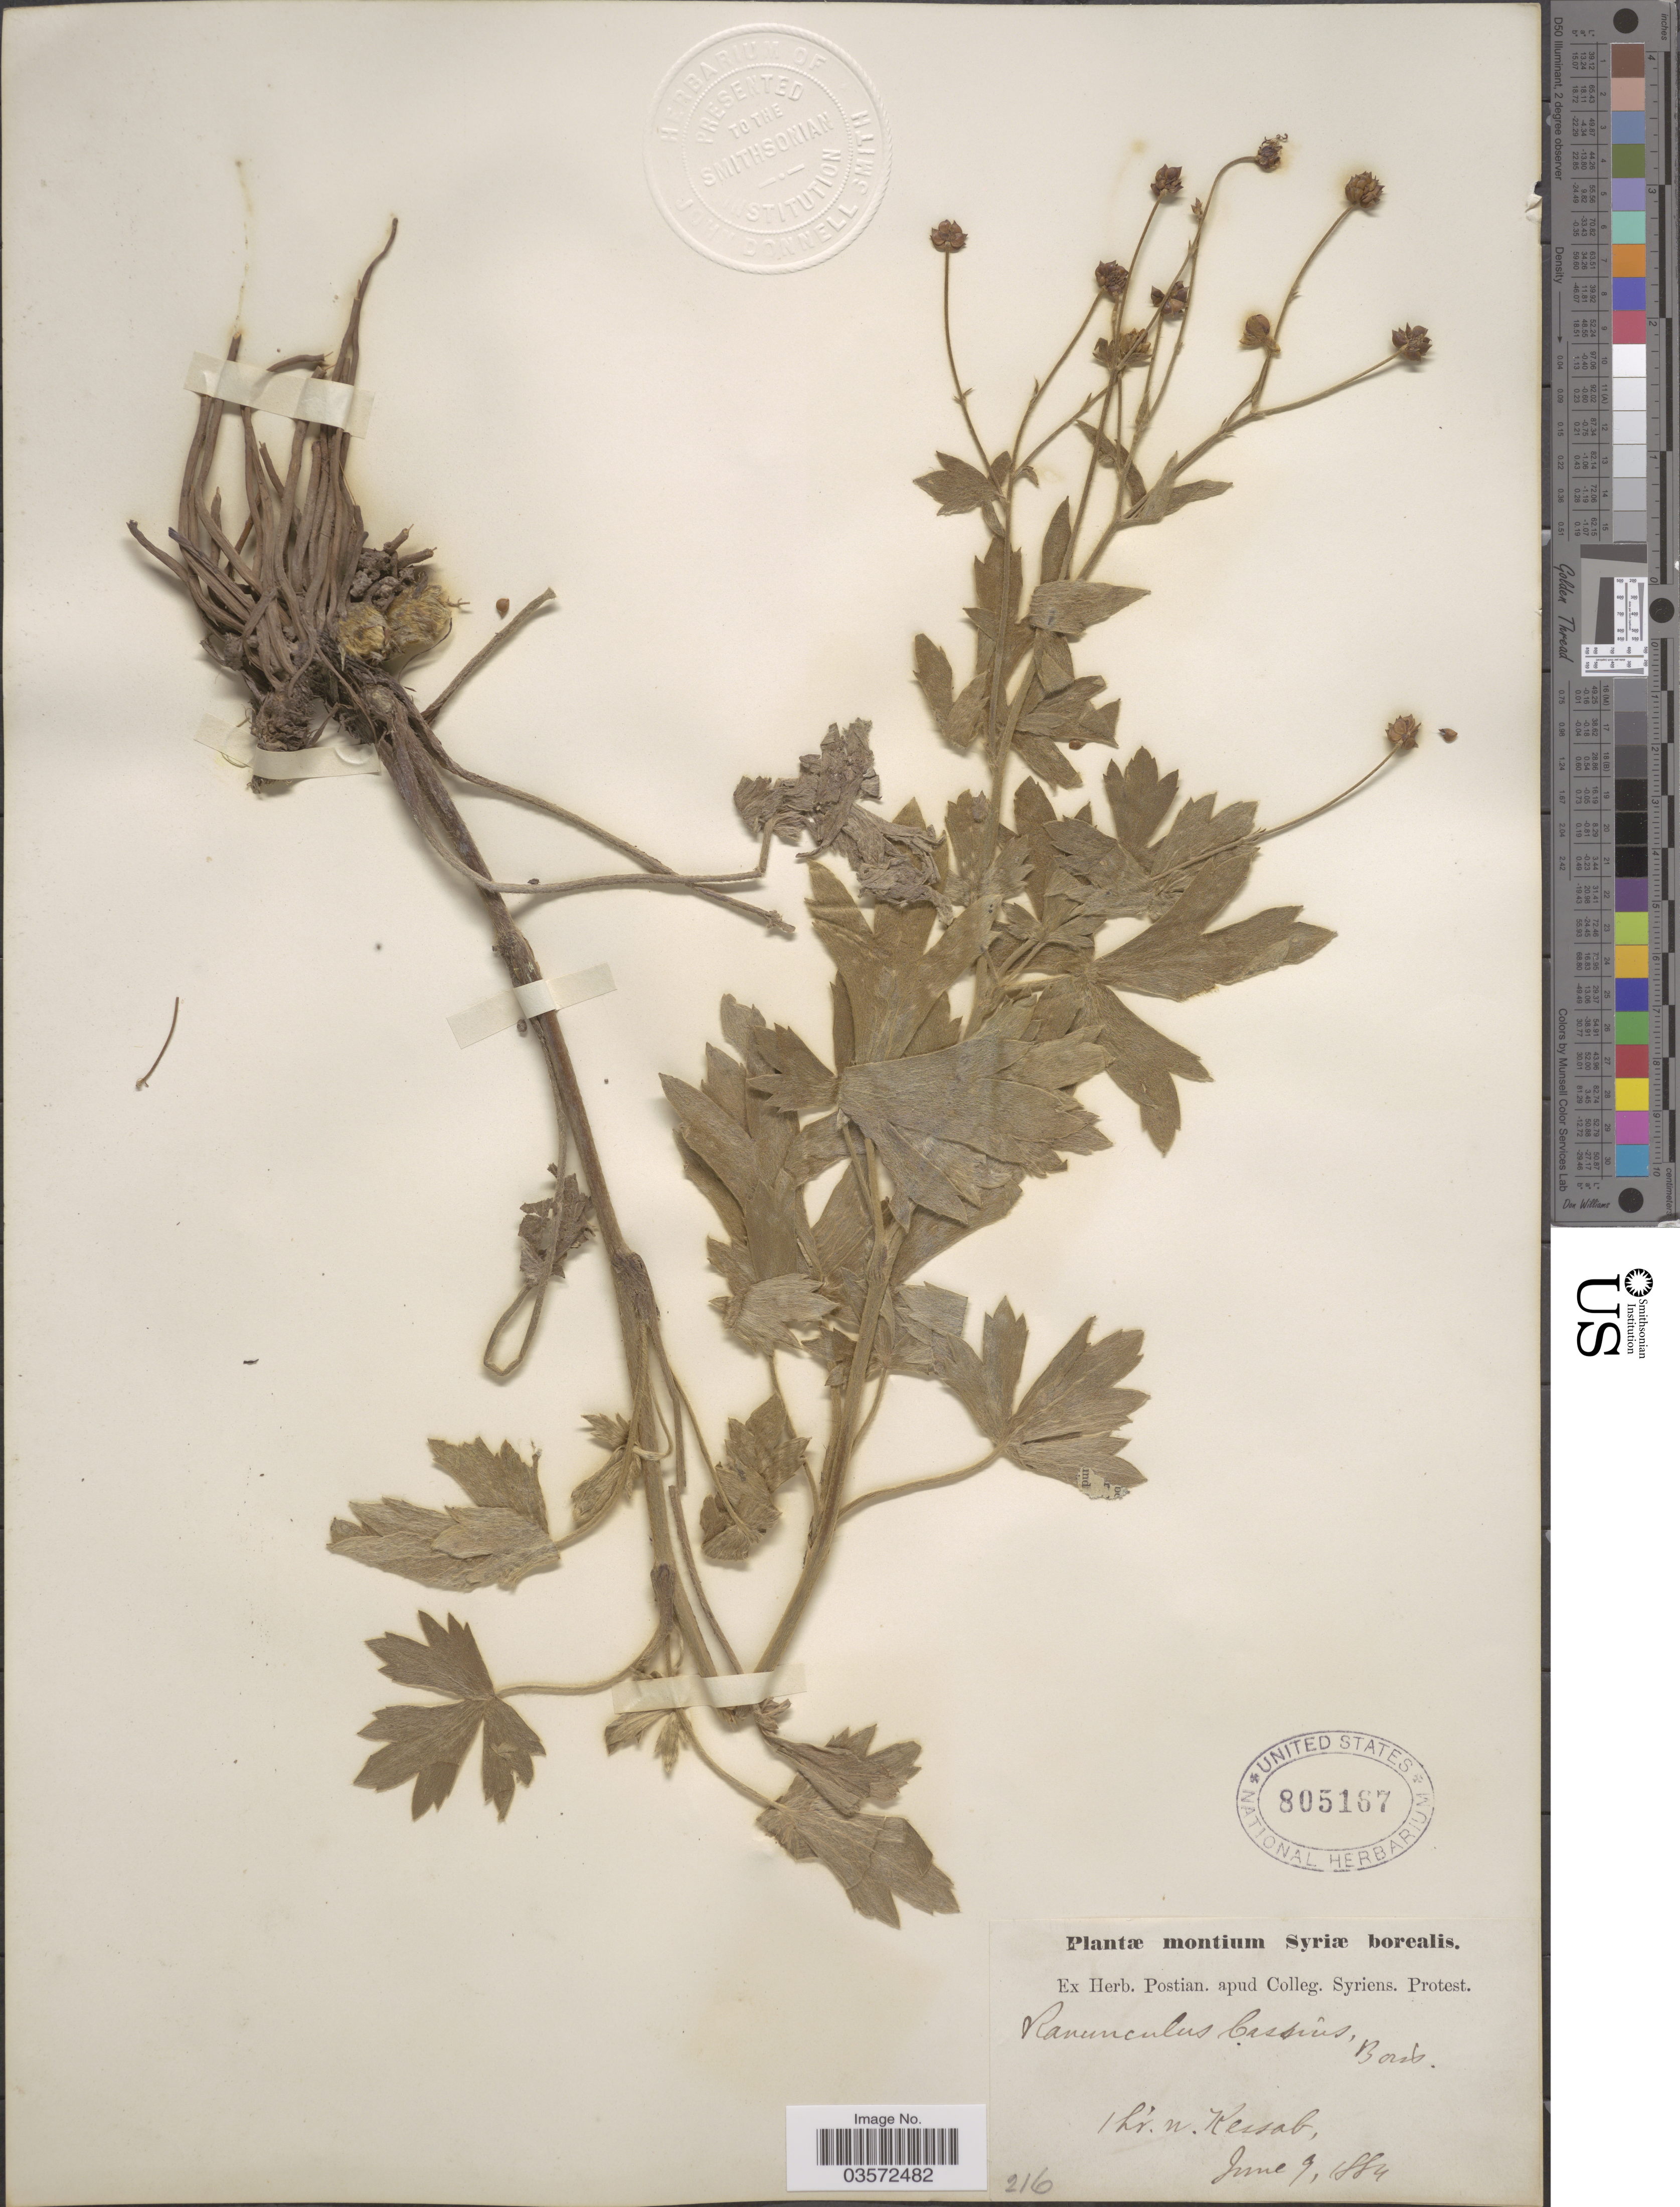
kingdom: Plantae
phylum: Tracheophyta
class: Magnoliopsida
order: Ranunculales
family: Ranunculaceae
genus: Ranunculus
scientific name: Ranunculus cassius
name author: Boiss.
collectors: ex herb. Postian. apud Colleg. Syriens. Protest. USE "Fannie P. A. Shepard" (10308853) AS PRIMARY COLLECTOR INSTEAD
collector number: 216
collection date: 1884-06-09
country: Syria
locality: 1 hr. n. Kessab.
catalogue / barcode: US 805167